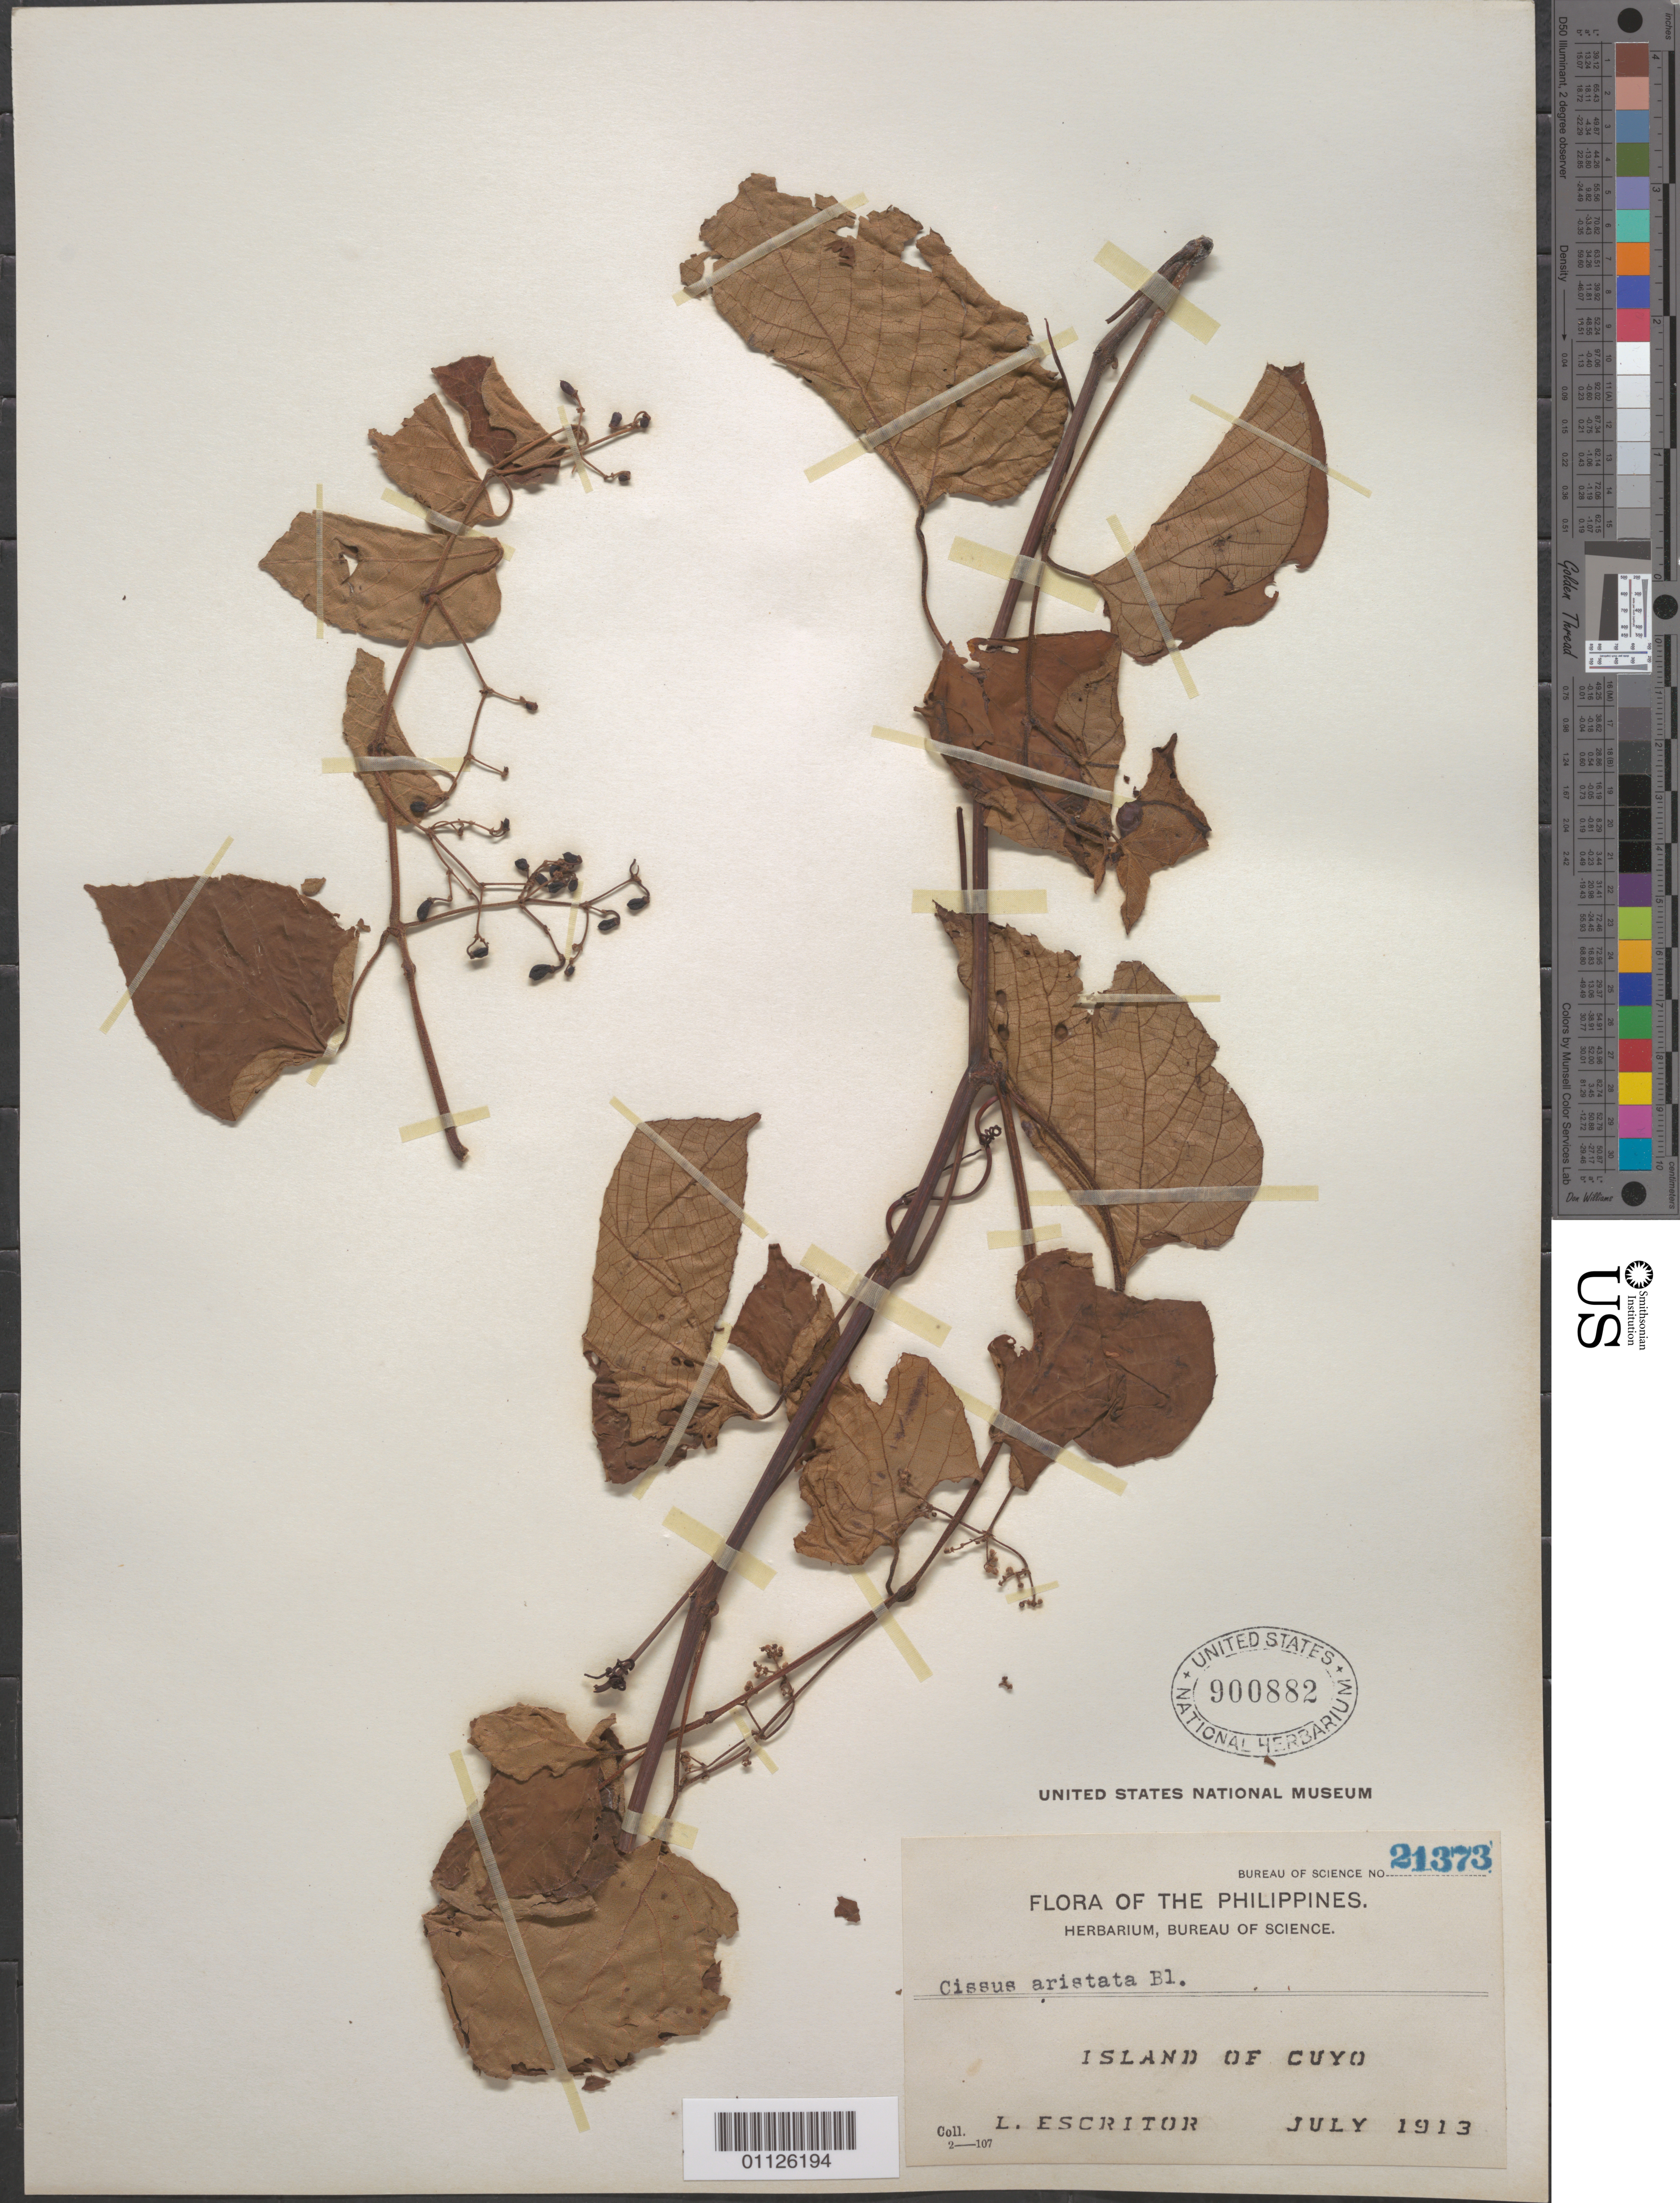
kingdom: Plantae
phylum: Tracheophyta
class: Magnoliopsida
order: Vitales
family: Vitaceae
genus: Cissus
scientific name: Cissus adnata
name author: Roxb.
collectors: L. Escritor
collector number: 21373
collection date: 1913-07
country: Philippines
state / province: Mimaropa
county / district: Palawan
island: Palawan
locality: Island of Cuyo.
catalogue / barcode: US 900882